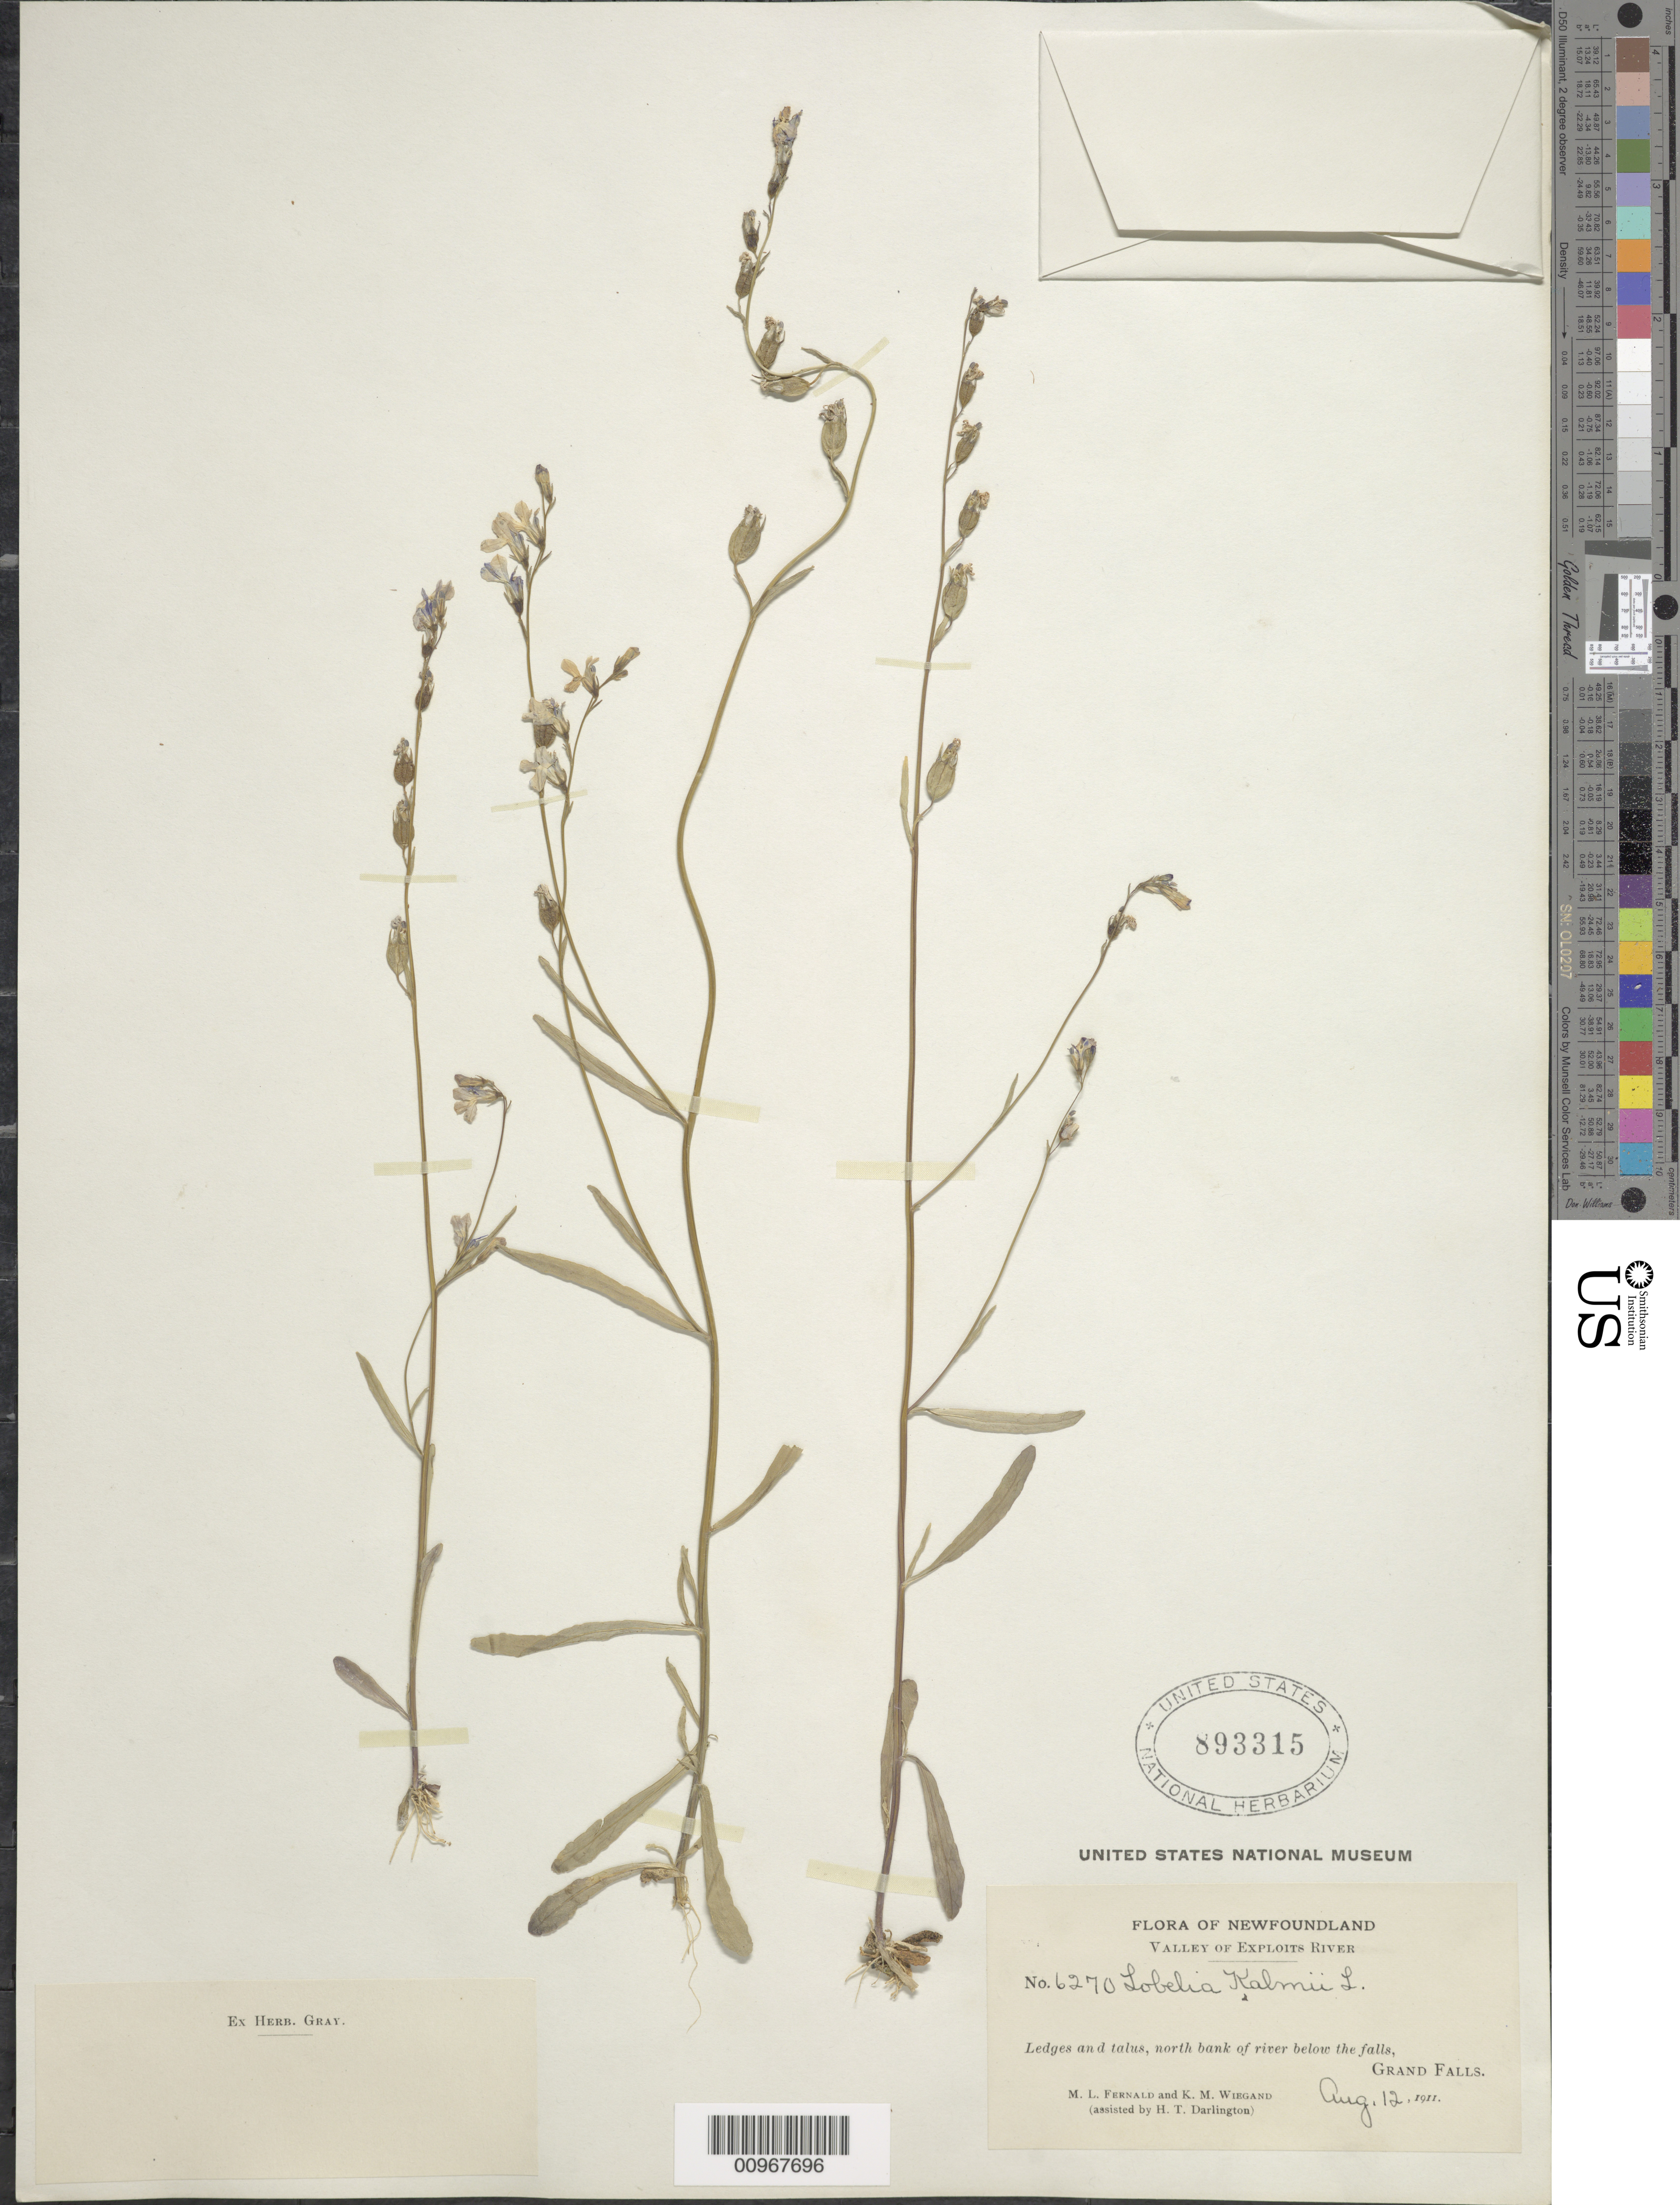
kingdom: Plantae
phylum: Tracheophyta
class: Magnoliopsida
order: Asterales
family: Campanulaceae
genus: Lobelia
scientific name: Lobelia kalmii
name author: L.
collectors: M. L. Fernald & K. M. Wiegand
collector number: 6270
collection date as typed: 12 Aug 1911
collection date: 1911-08-12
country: Canada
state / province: Newfoundland and Labrador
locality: Grand Falls, Exploits River.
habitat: ledges and talus, north bank of river below the falls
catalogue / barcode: US 893315